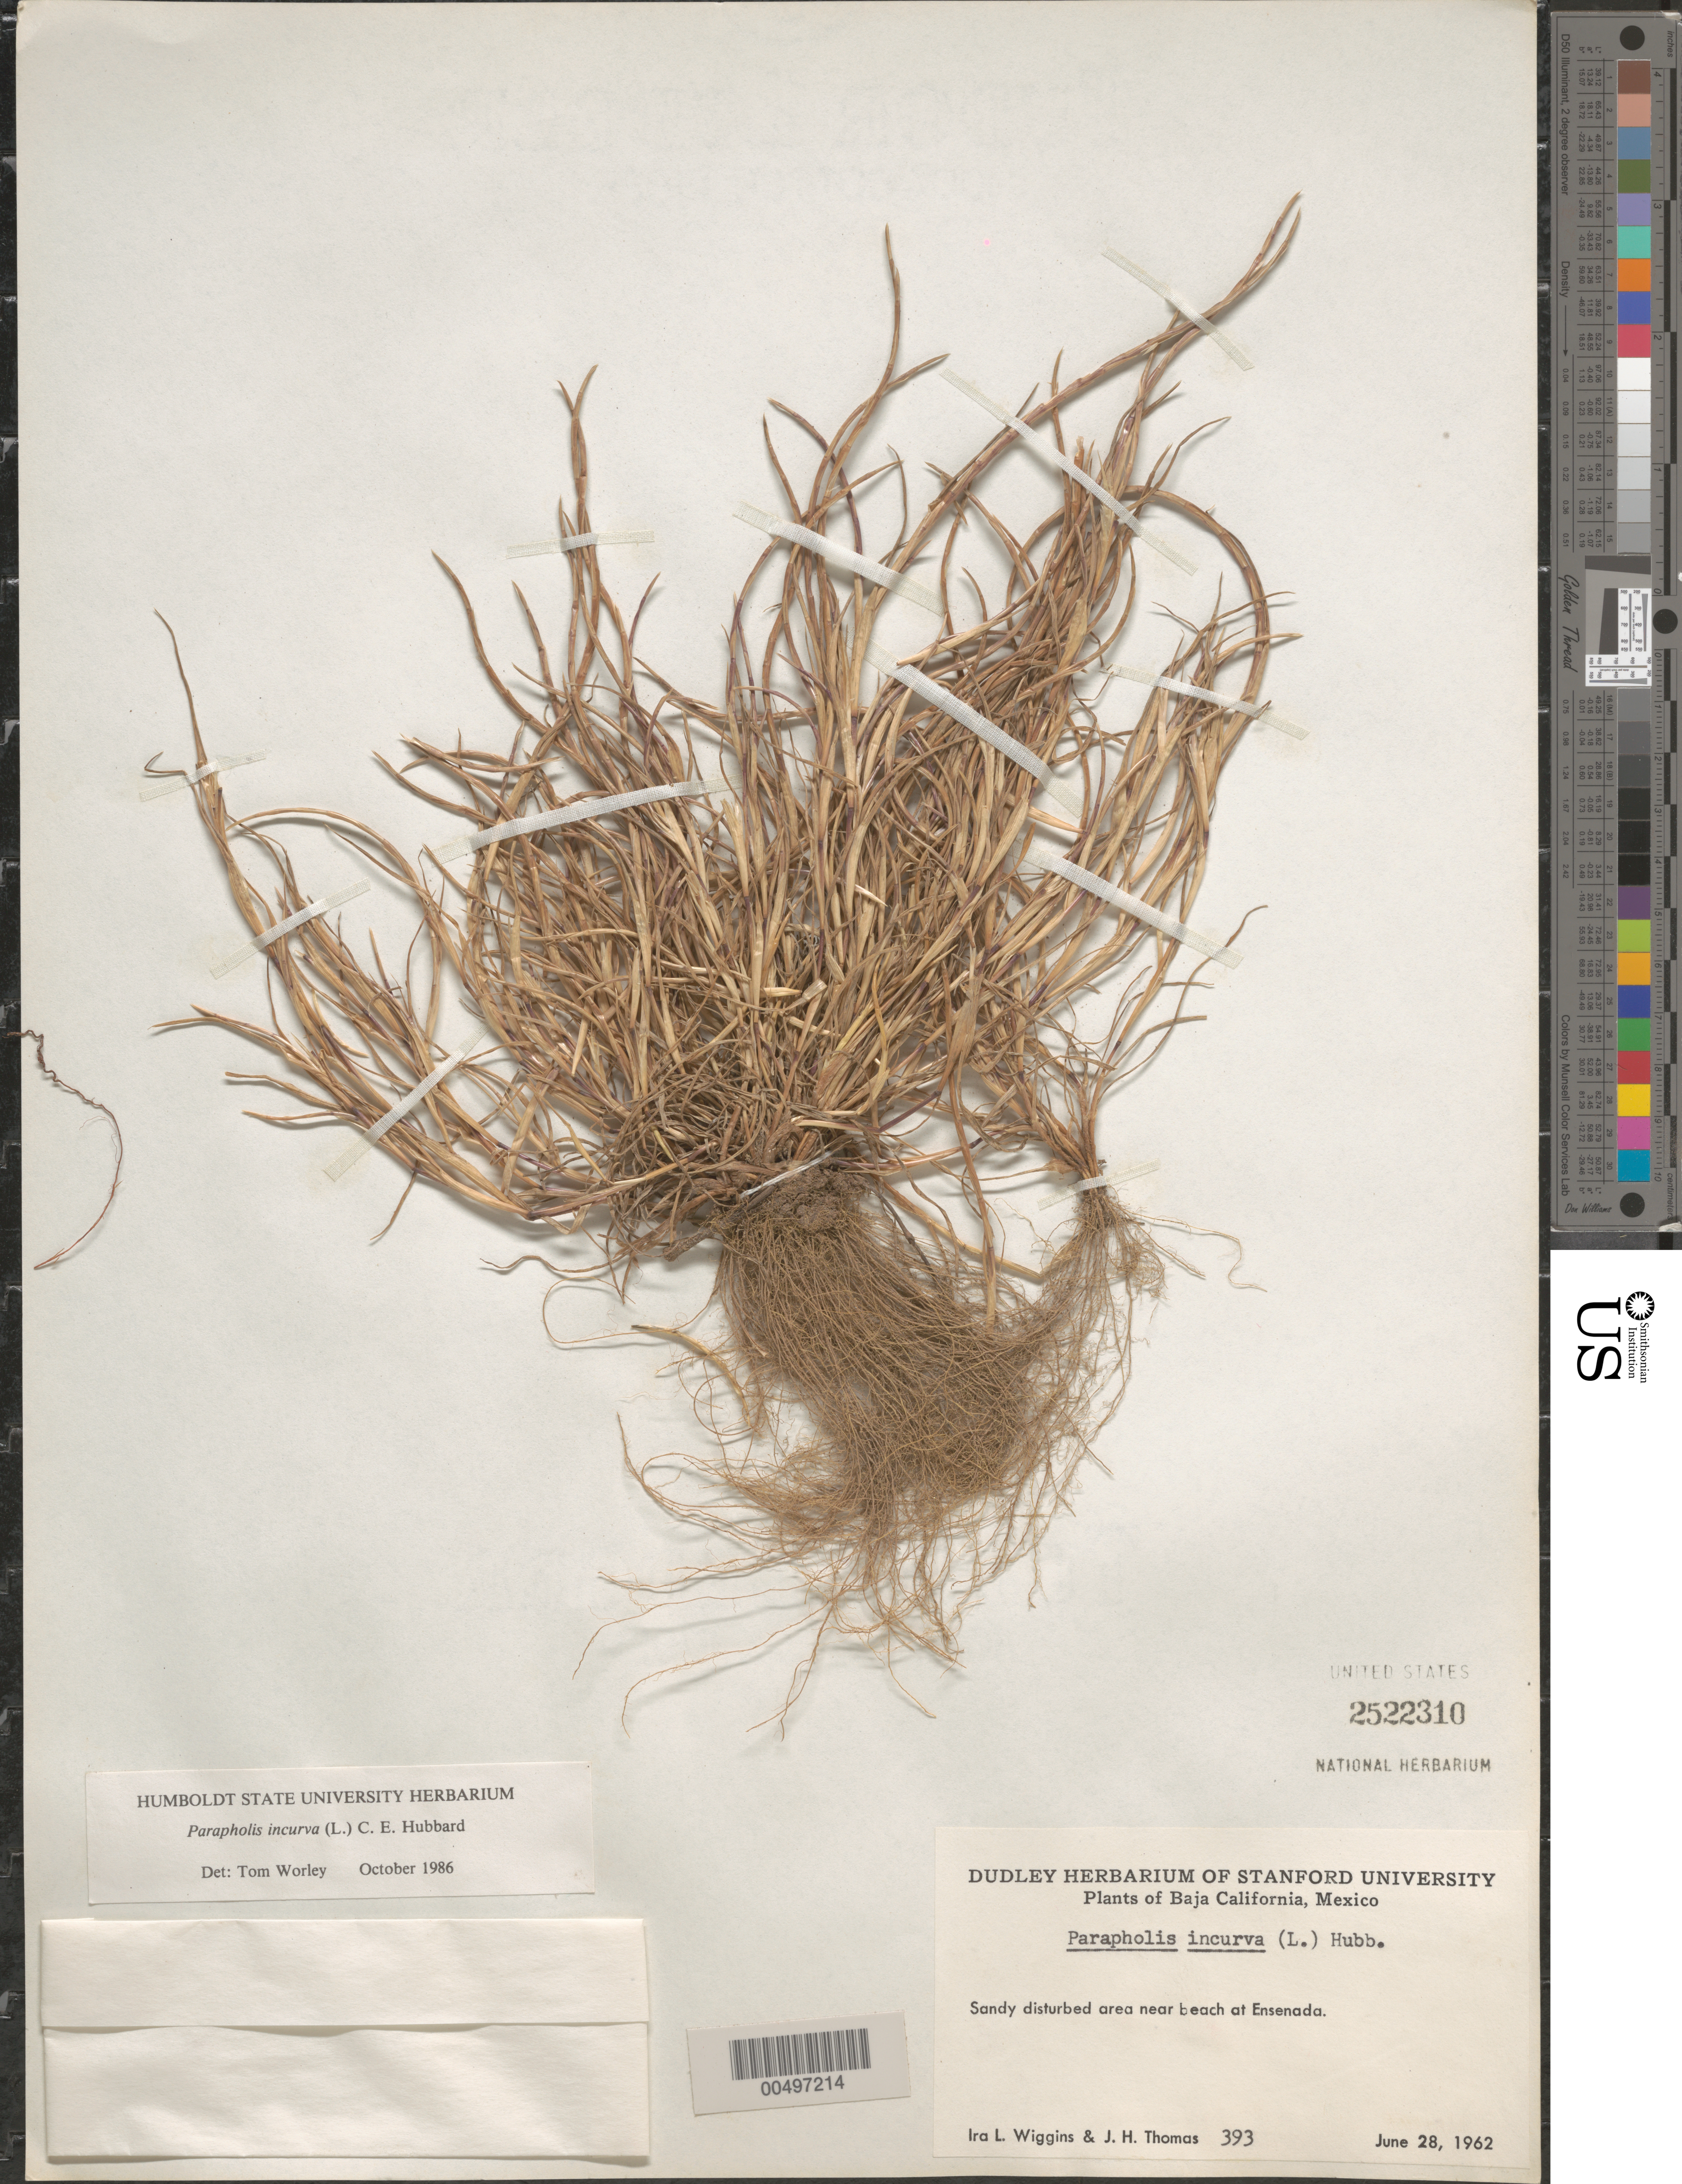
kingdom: Plantae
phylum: Tracheophyta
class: Liliopsida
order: Poales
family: Poaceae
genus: Parapholis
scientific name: Parapholis incurva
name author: (L.) C.E. Hubb.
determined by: Worley, T.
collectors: I. L. Wiggins & J. H. Thomas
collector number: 393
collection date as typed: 28 Jun 1962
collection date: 1962-06-28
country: Mexico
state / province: Baja California Norte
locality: Near beach at Ensenada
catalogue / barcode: US 2522310